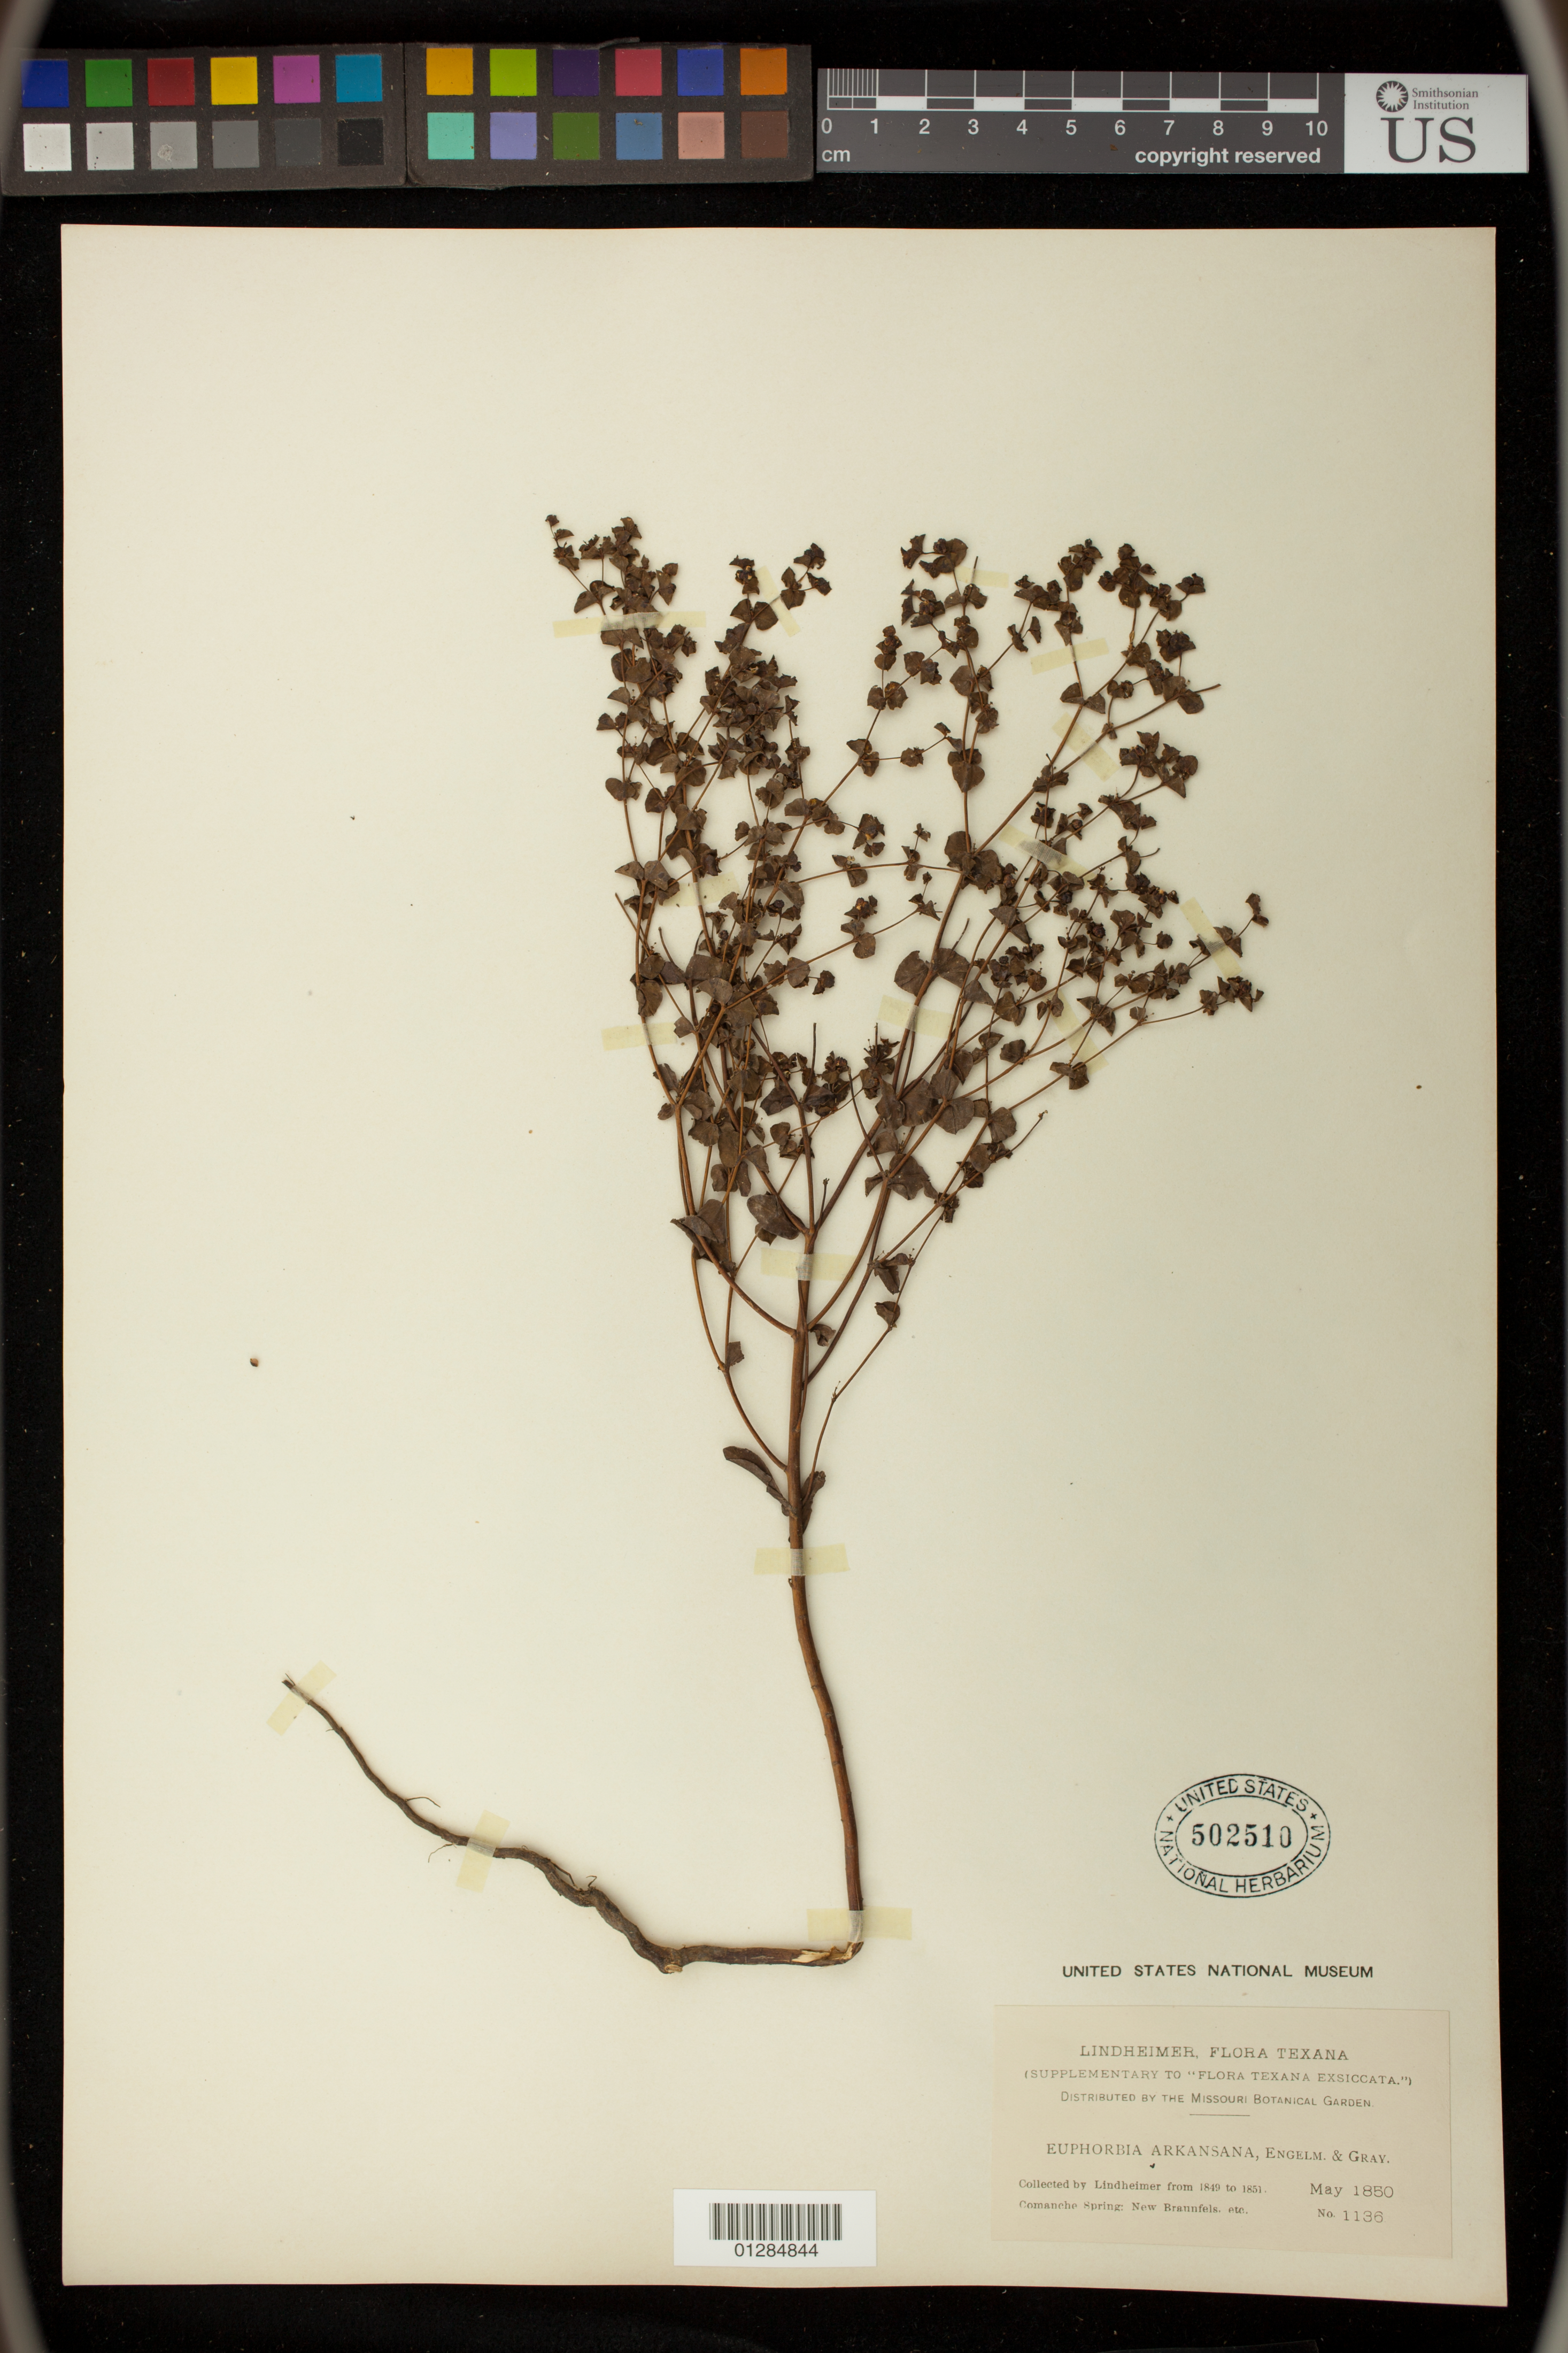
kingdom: Plantae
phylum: Tracheophyta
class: Magnoliopsida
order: Malpighiales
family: Euphorbiaceae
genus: Euphorbia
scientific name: Euphorbia spathulata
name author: Lam.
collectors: F. J. Lindheimer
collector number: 1136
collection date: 1850-05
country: United States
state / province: Texas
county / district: Comal County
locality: Comanche Spring: New Braunfels, etc.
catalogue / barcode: US 502510